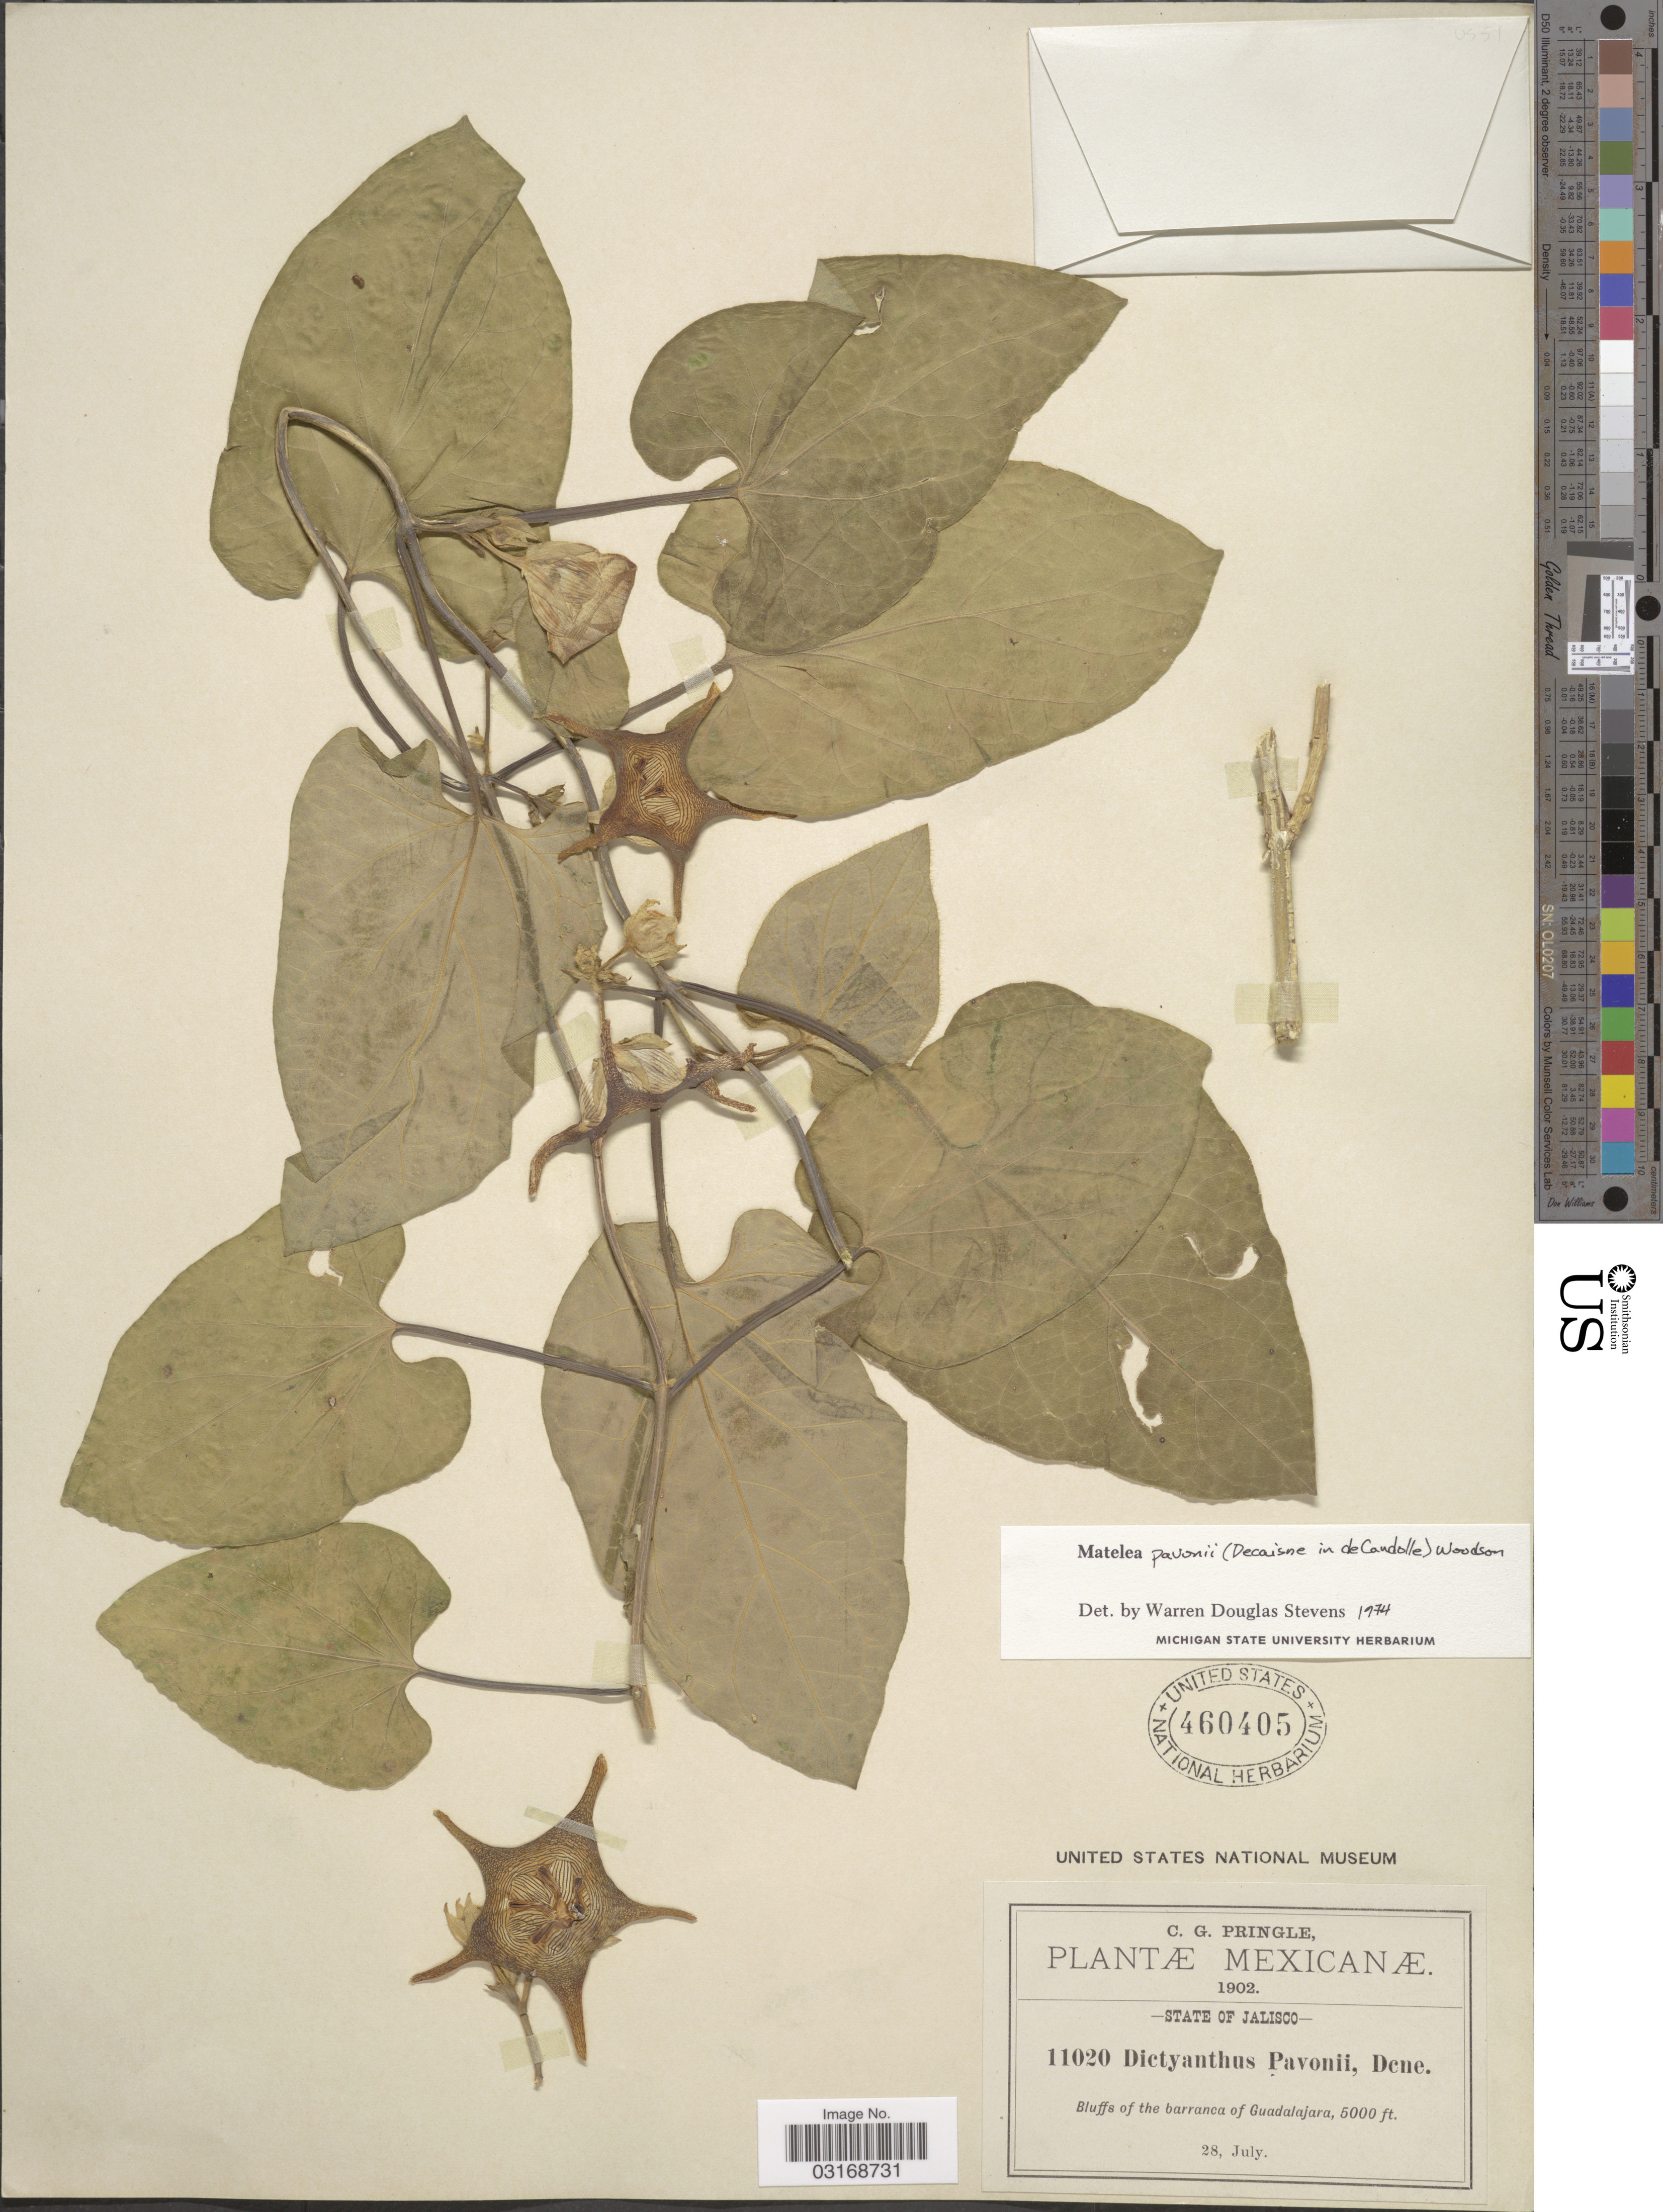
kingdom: Plantae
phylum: Tracheophyta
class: Magnoliopsida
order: Gentianales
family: Apocynaceae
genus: Matelea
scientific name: Matelea pavonii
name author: (Decne.) Woodson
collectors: C. G. Pringle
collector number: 11020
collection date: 1902-07-28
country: Mexico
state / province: Jalisco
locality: State of Jalisco. Bluffs of the barranca of Guadalajara.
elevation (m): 1524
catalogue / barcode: US 460405